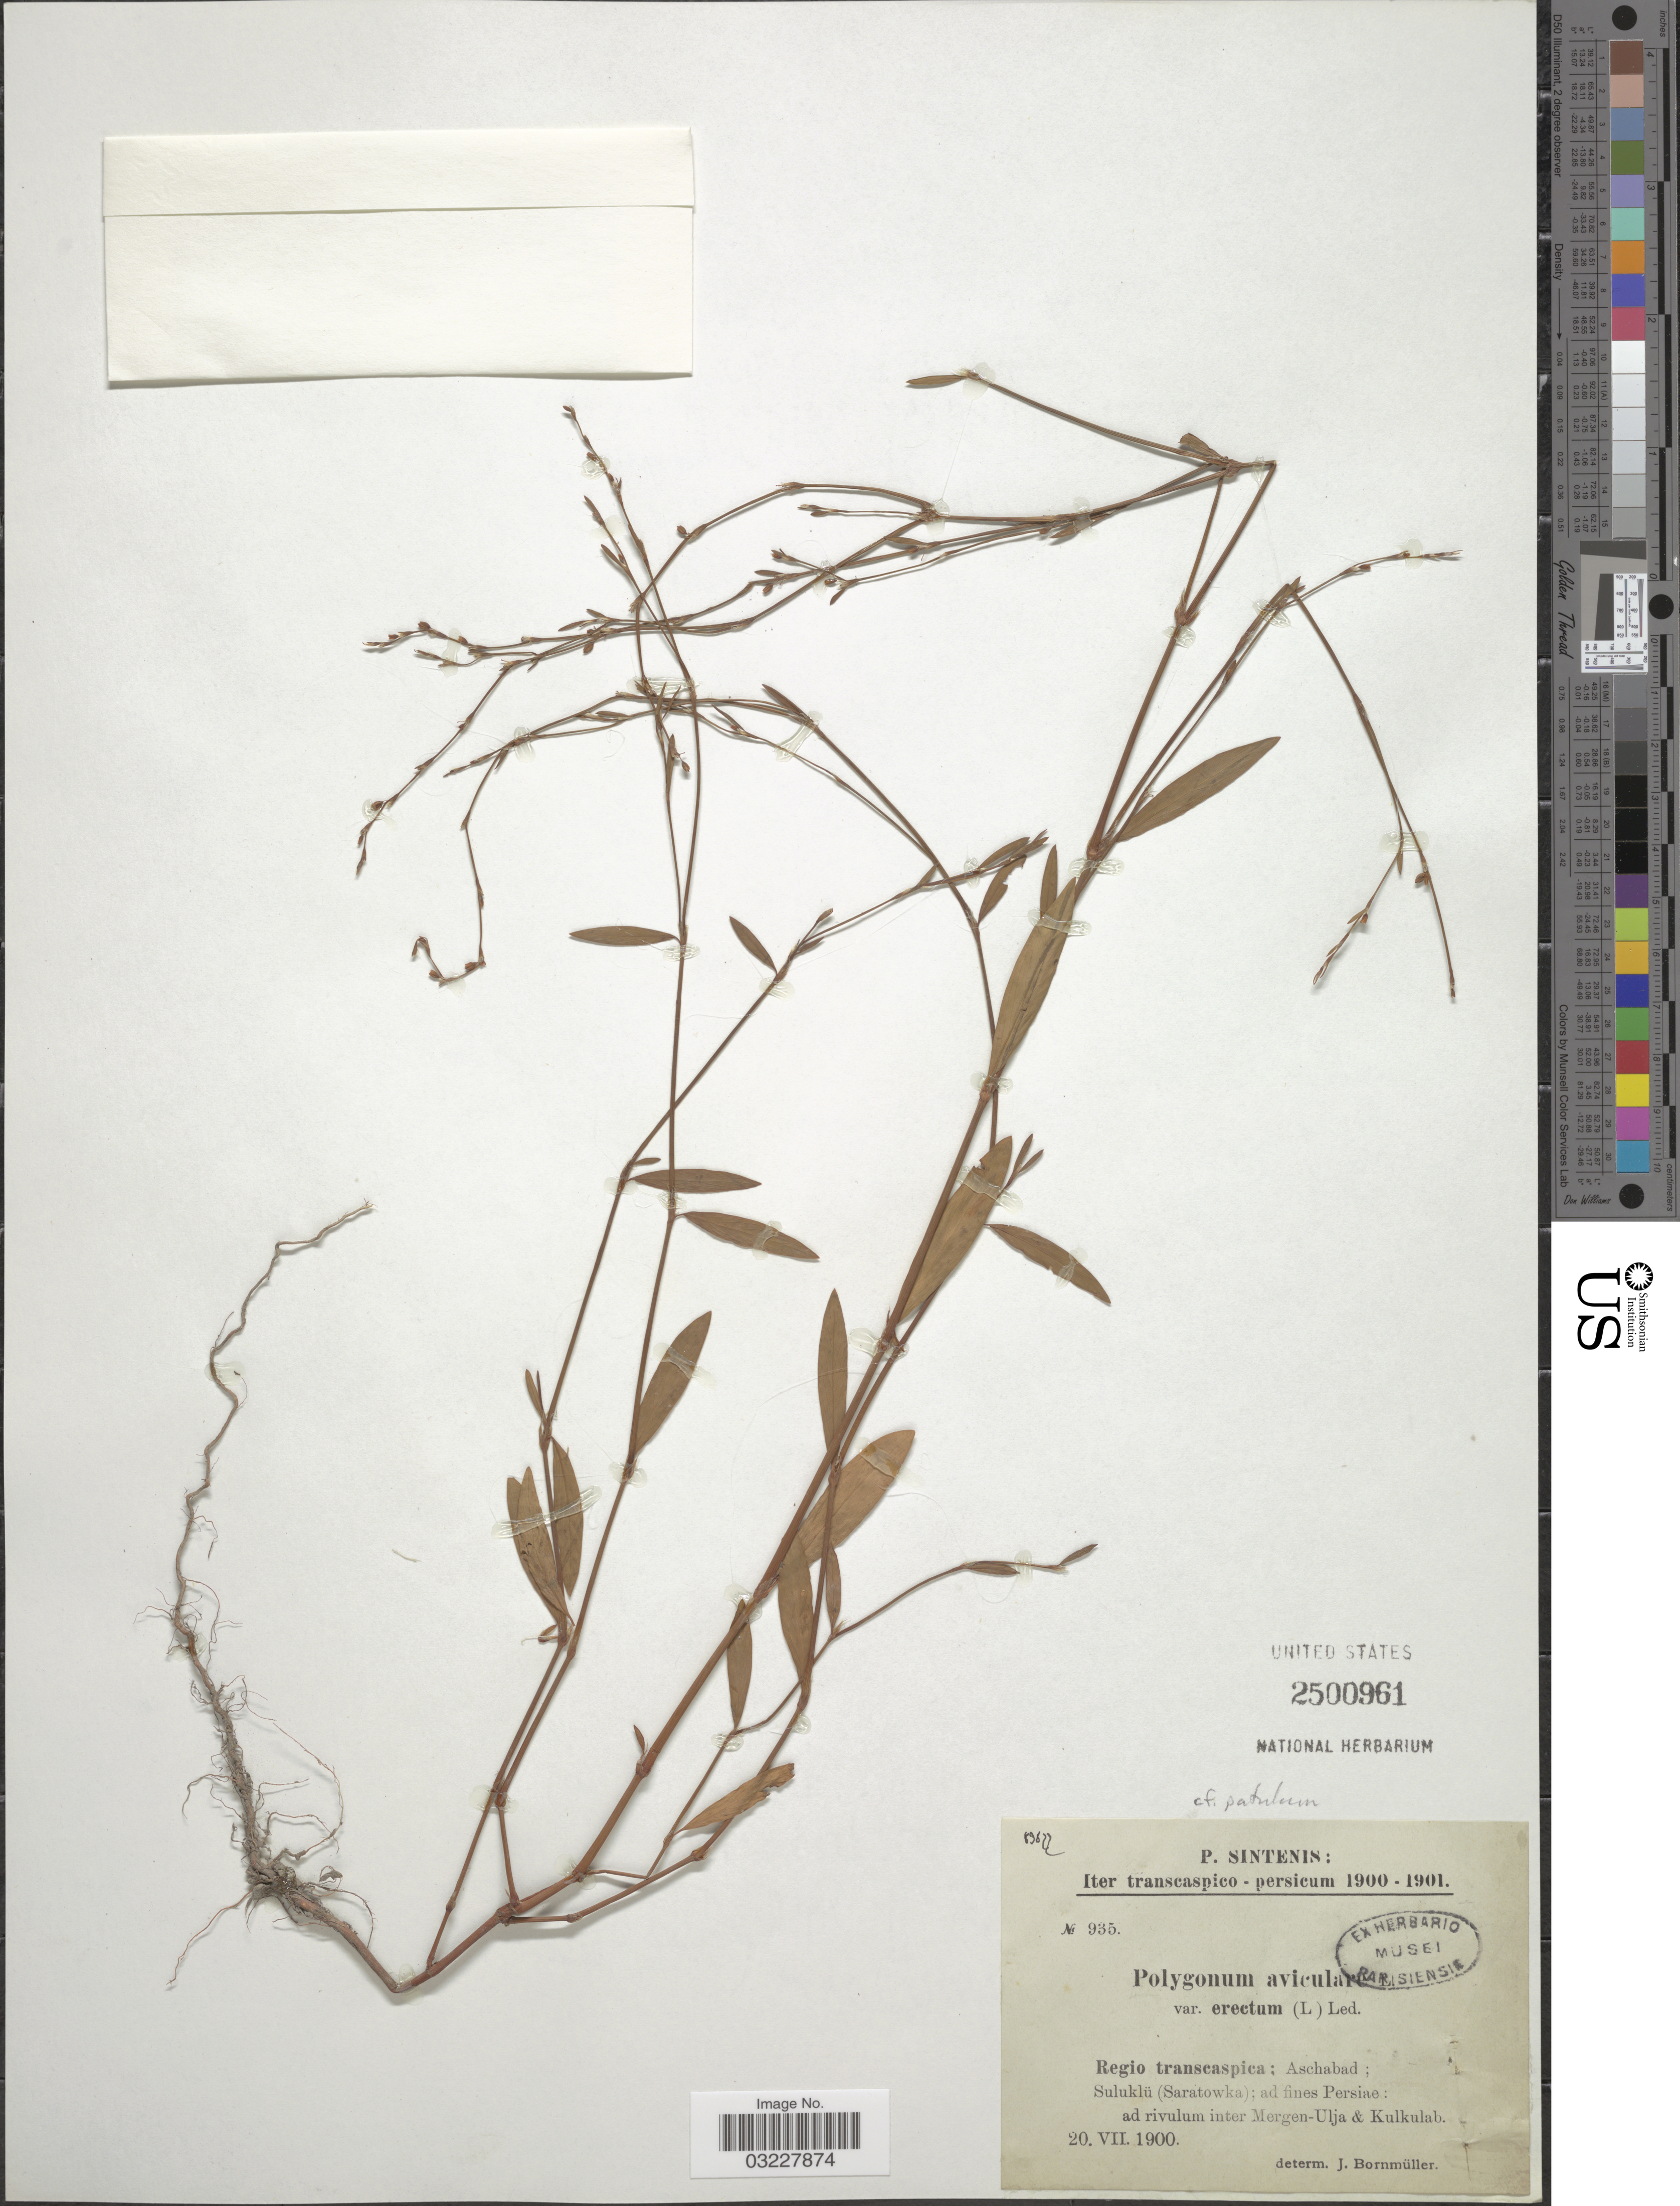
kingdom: Plantae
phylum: Tracheophyta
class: Magnoliopsida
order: Caryophyllales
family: Polygonaceae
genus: Polygonum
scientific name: Polygonum aviculare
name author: L.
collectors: P. Sintenis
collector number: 935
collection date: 1900-07-20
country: Iran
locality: Iter transcaspico - persicum. Regio transcaspica: Aschabad; Suluklü (Saratowka); ad fines Persiae: ad rivulum inter Mergen-Ulja & Kulkulab.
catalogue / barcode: US 2500961